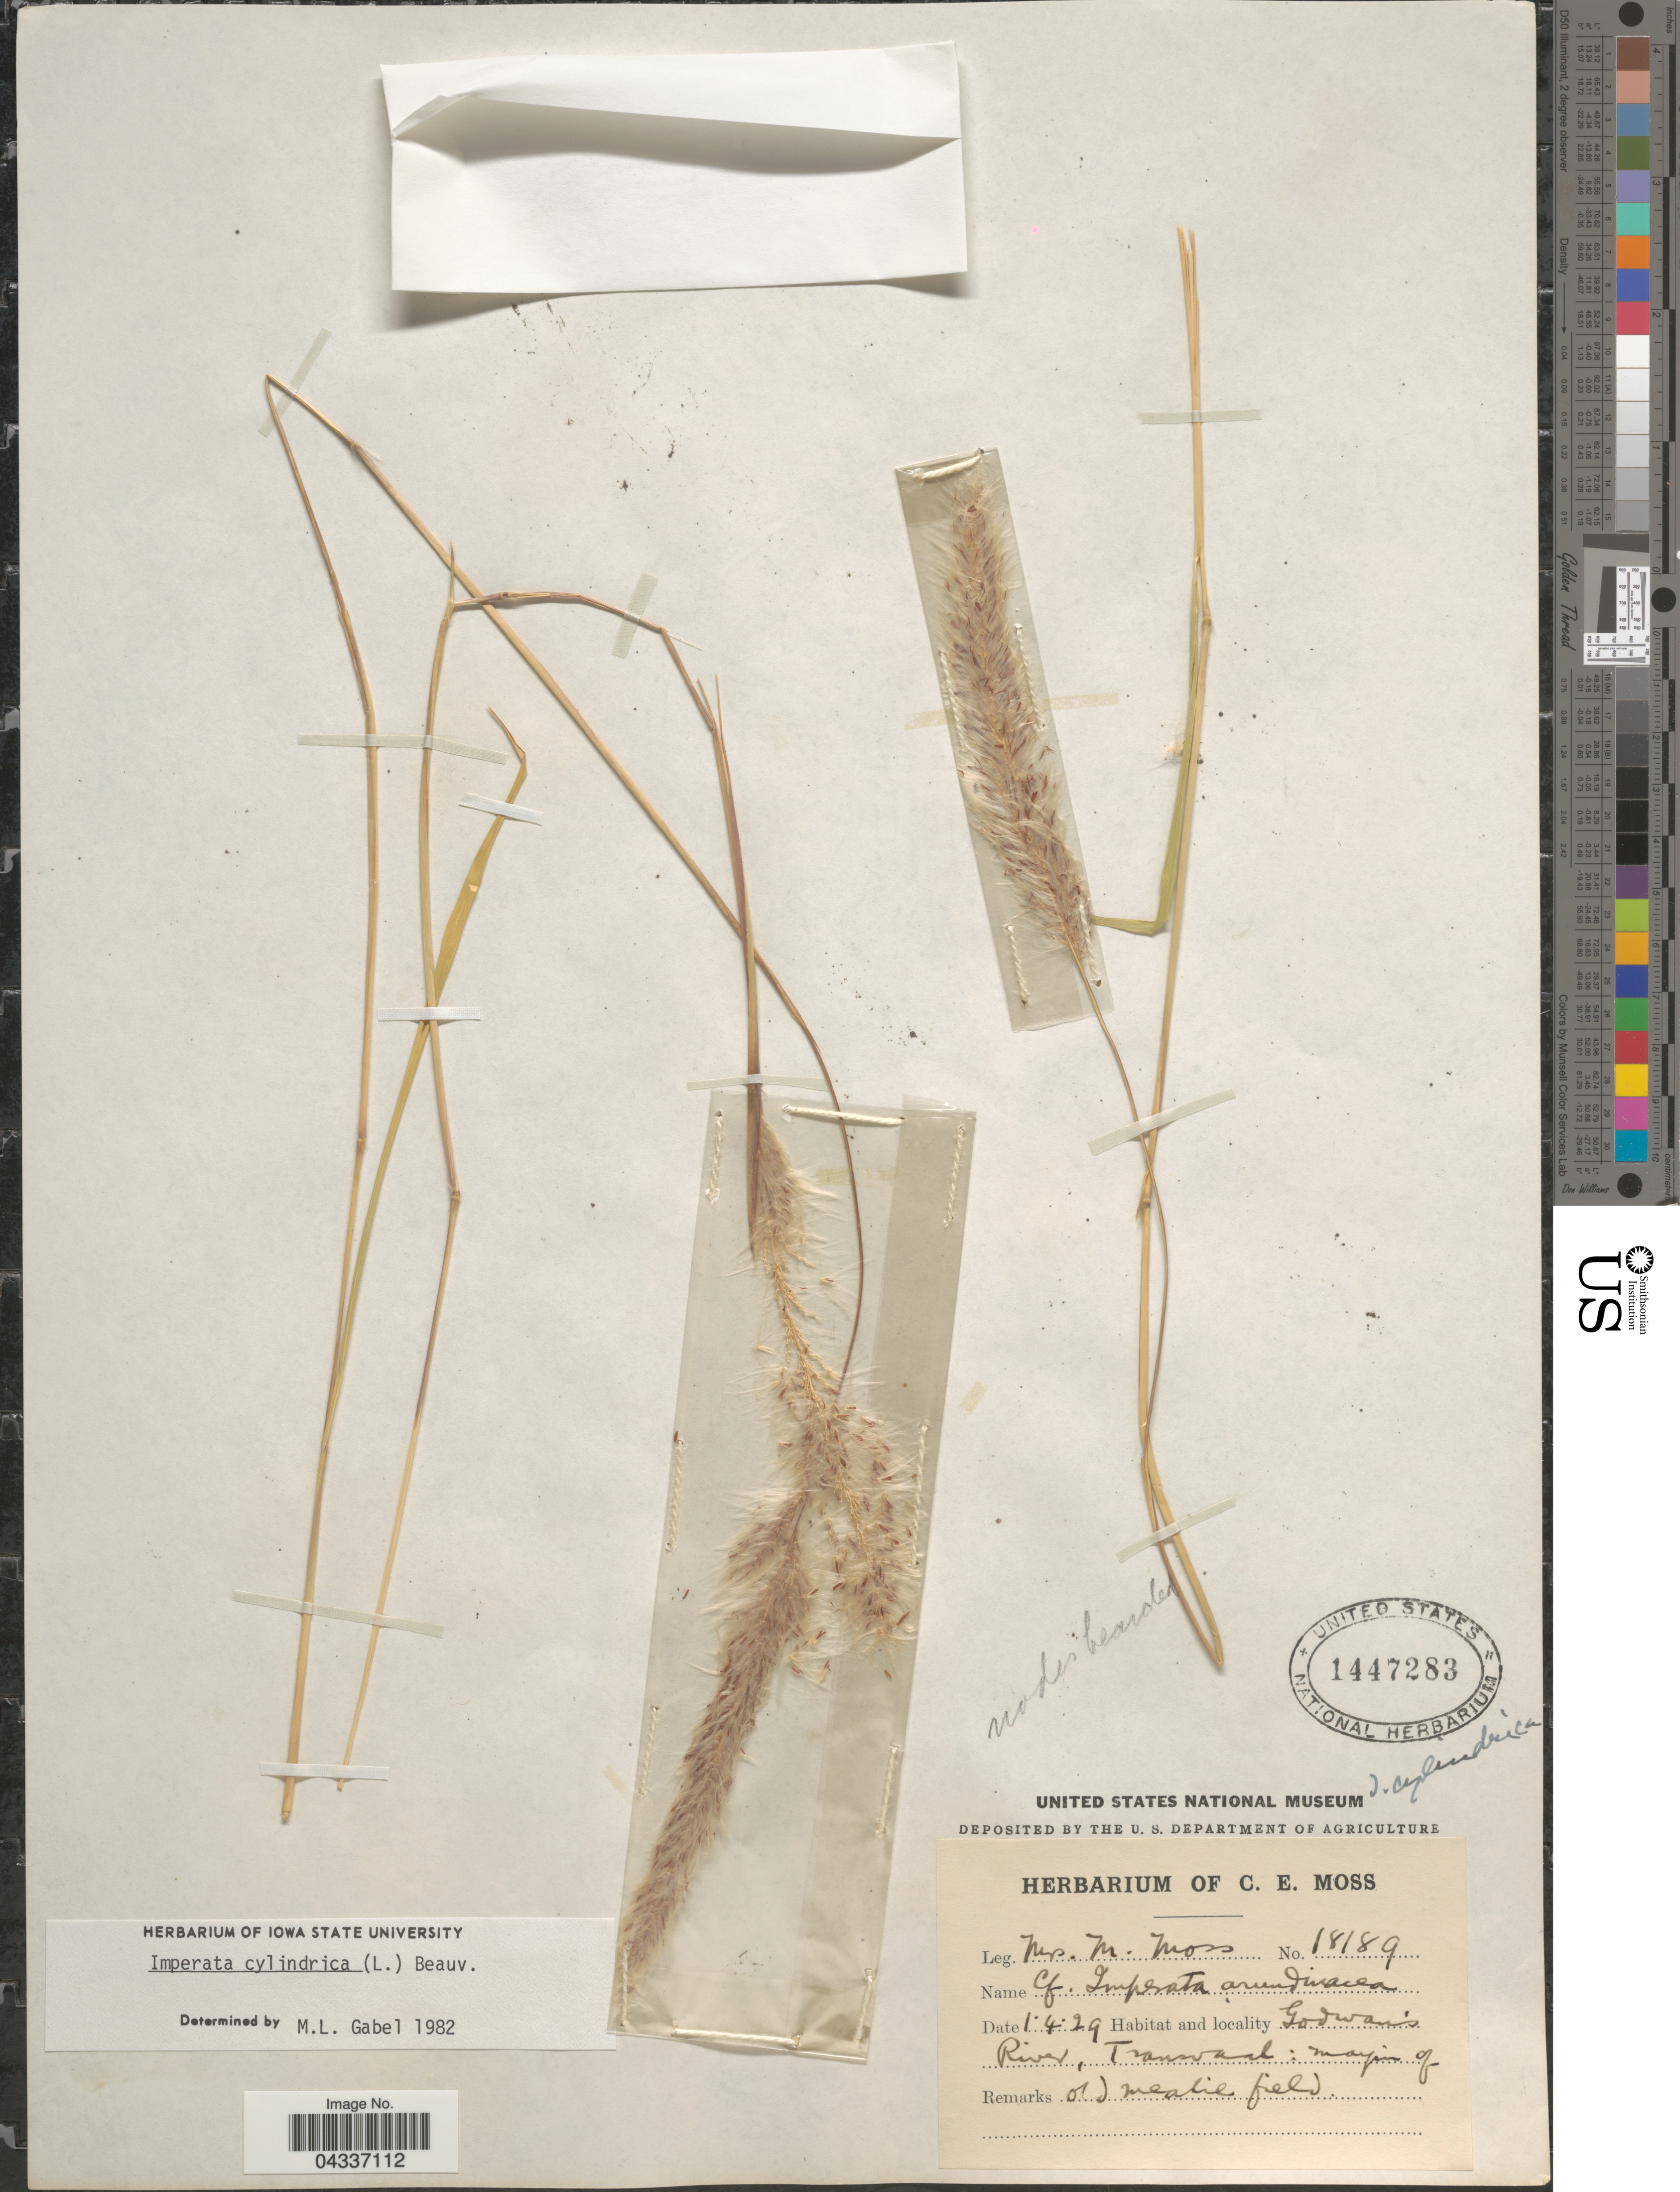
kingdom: Plantae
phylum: Tracheophyta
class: Liliopsida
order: Poales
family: Poaceae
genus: Imperata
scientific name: Imperata cylindrica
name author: (L.) P. Beauv.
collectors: M. Moss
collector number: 18189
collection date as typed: Transcribed d/m/y: 1/4/29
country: South Africa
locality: Godwan's River, Transvaal.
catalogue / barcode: US 1447283